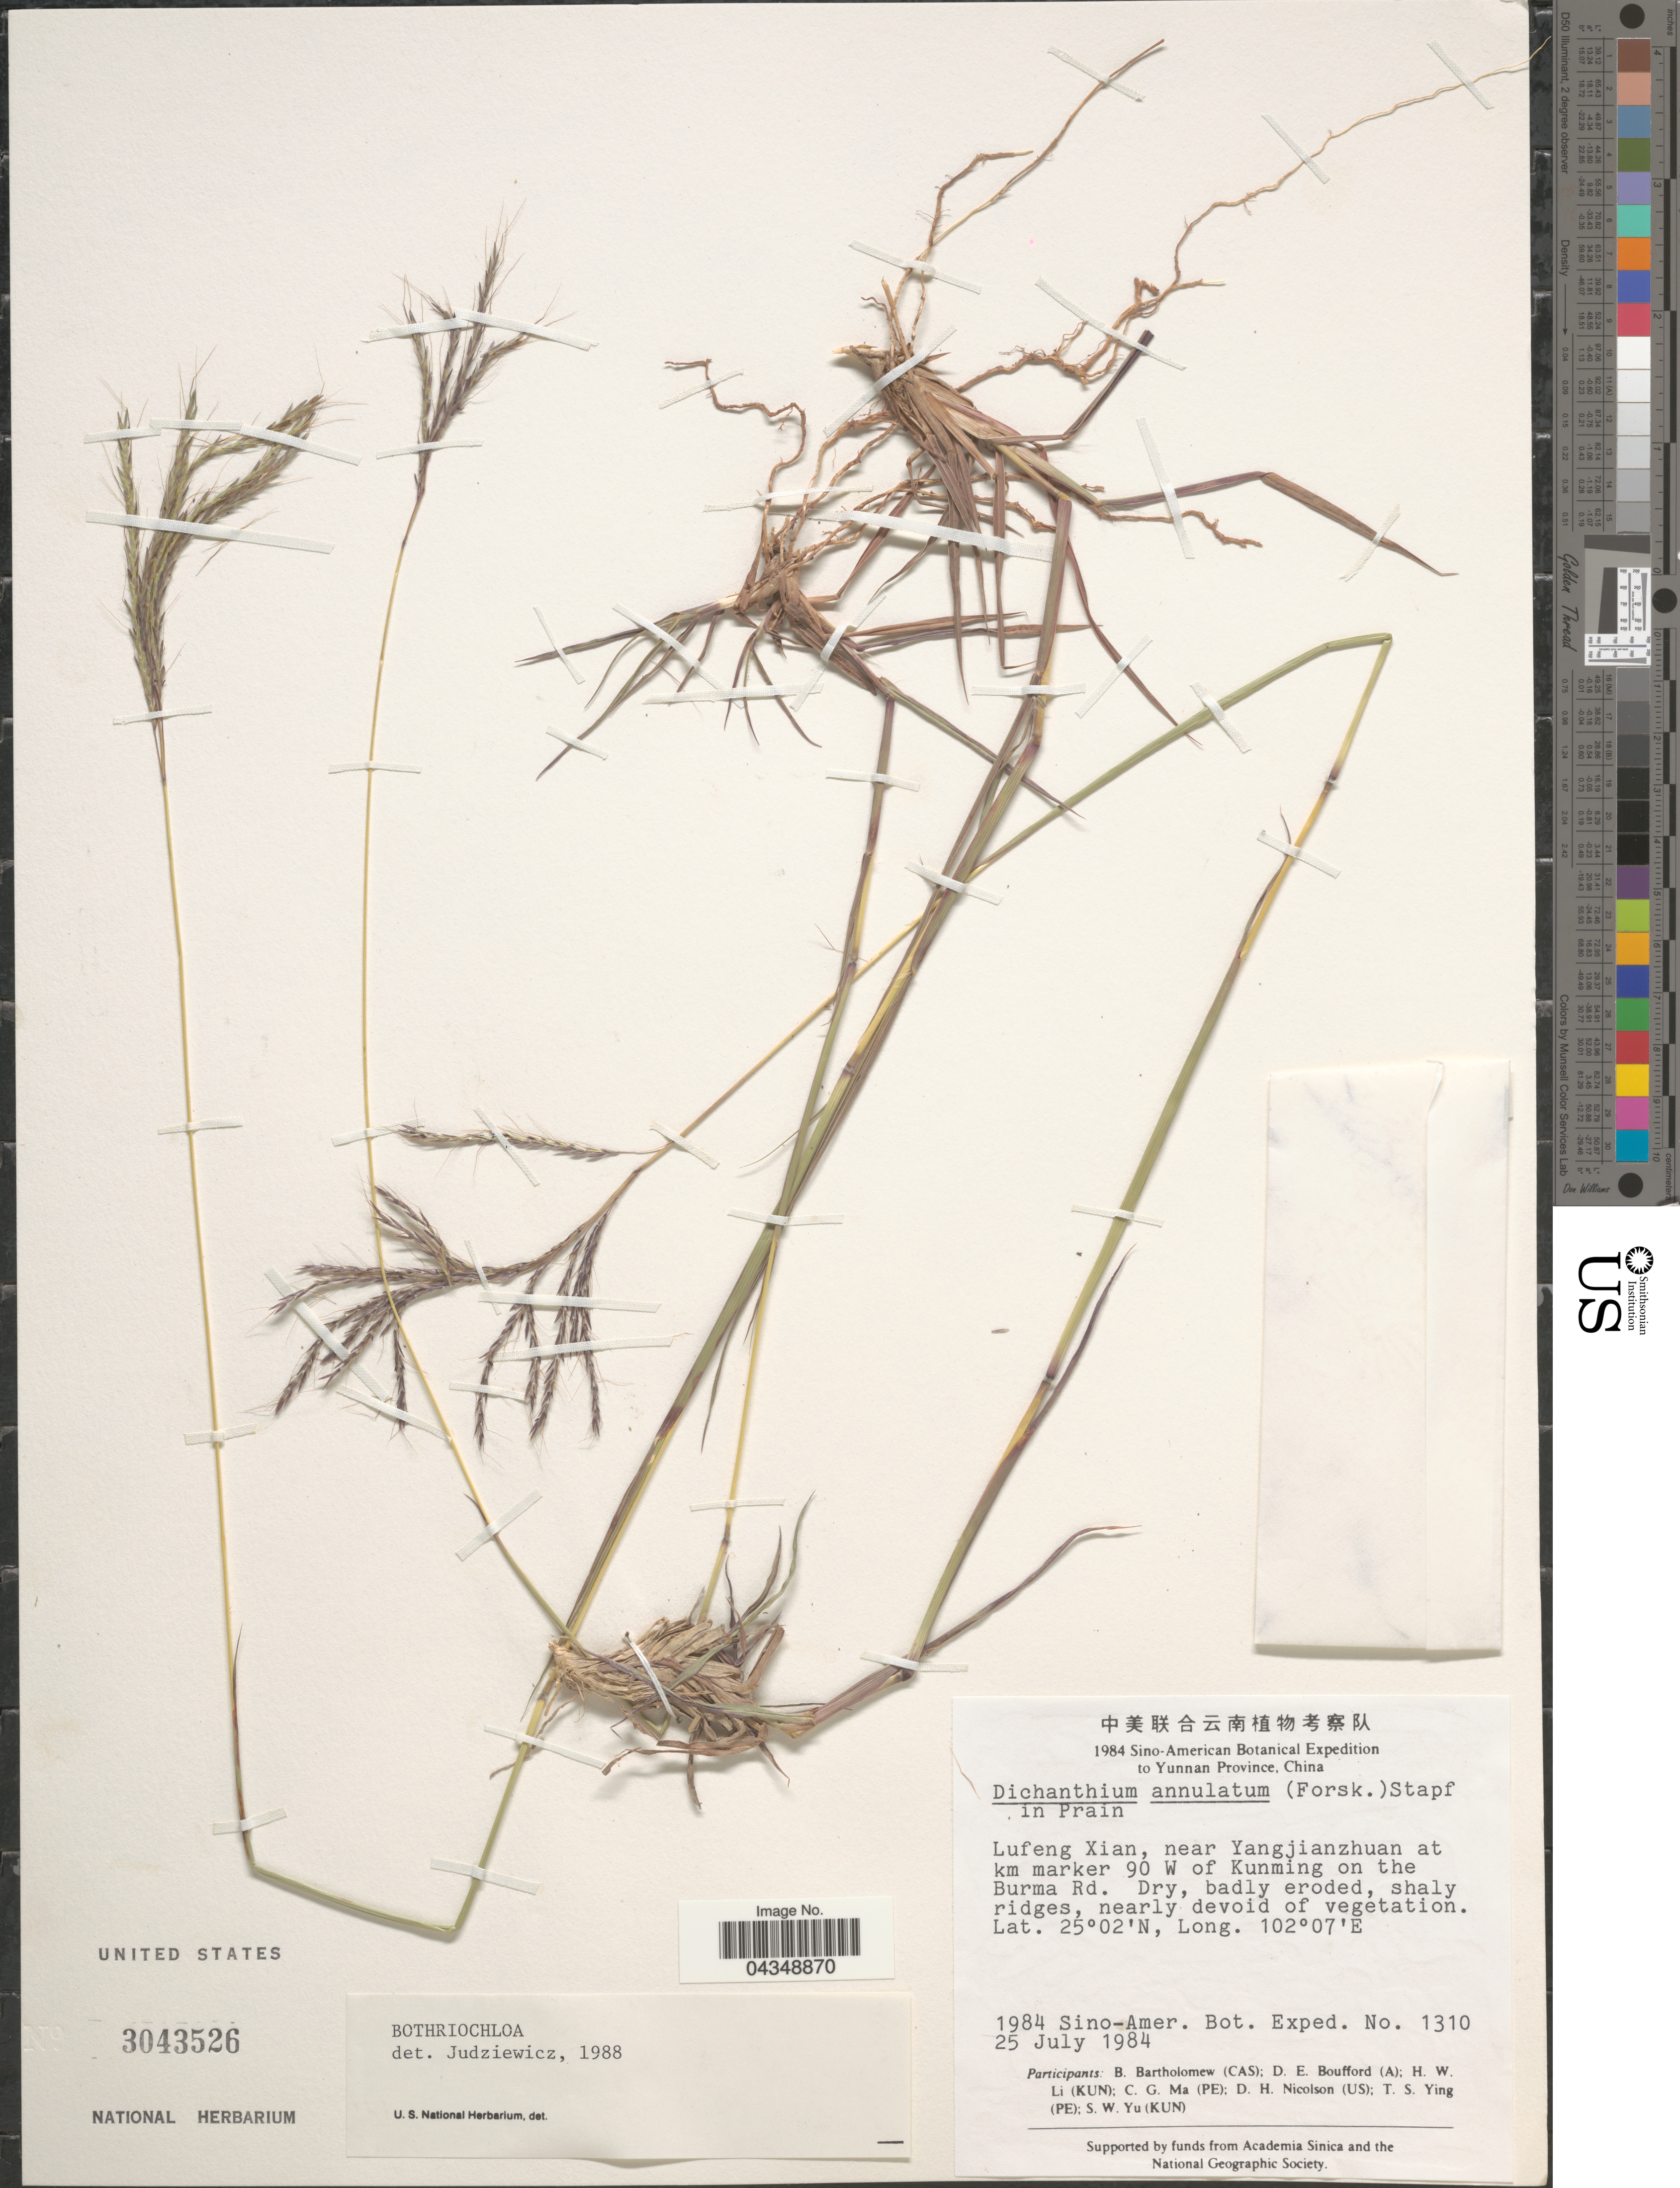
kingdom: Plantae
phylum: Tracheophyta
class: Liliopsida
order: Poales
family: Poaceae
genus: Bothriochloa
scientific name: Bothriochloa sp.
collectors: B. Bartholomew, D. E. Boufford, H. W. Li, C. Ma & et al.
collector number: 1310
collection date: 1984-07-25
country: China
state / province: Yunnan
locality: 1984 Sino-American Botanical Expedition. Lufeng Xian, near Yangjianzhuan at km marker 90 W of Kunming on the Burma Rd. National Geographic Society.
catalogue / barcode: US 3043526